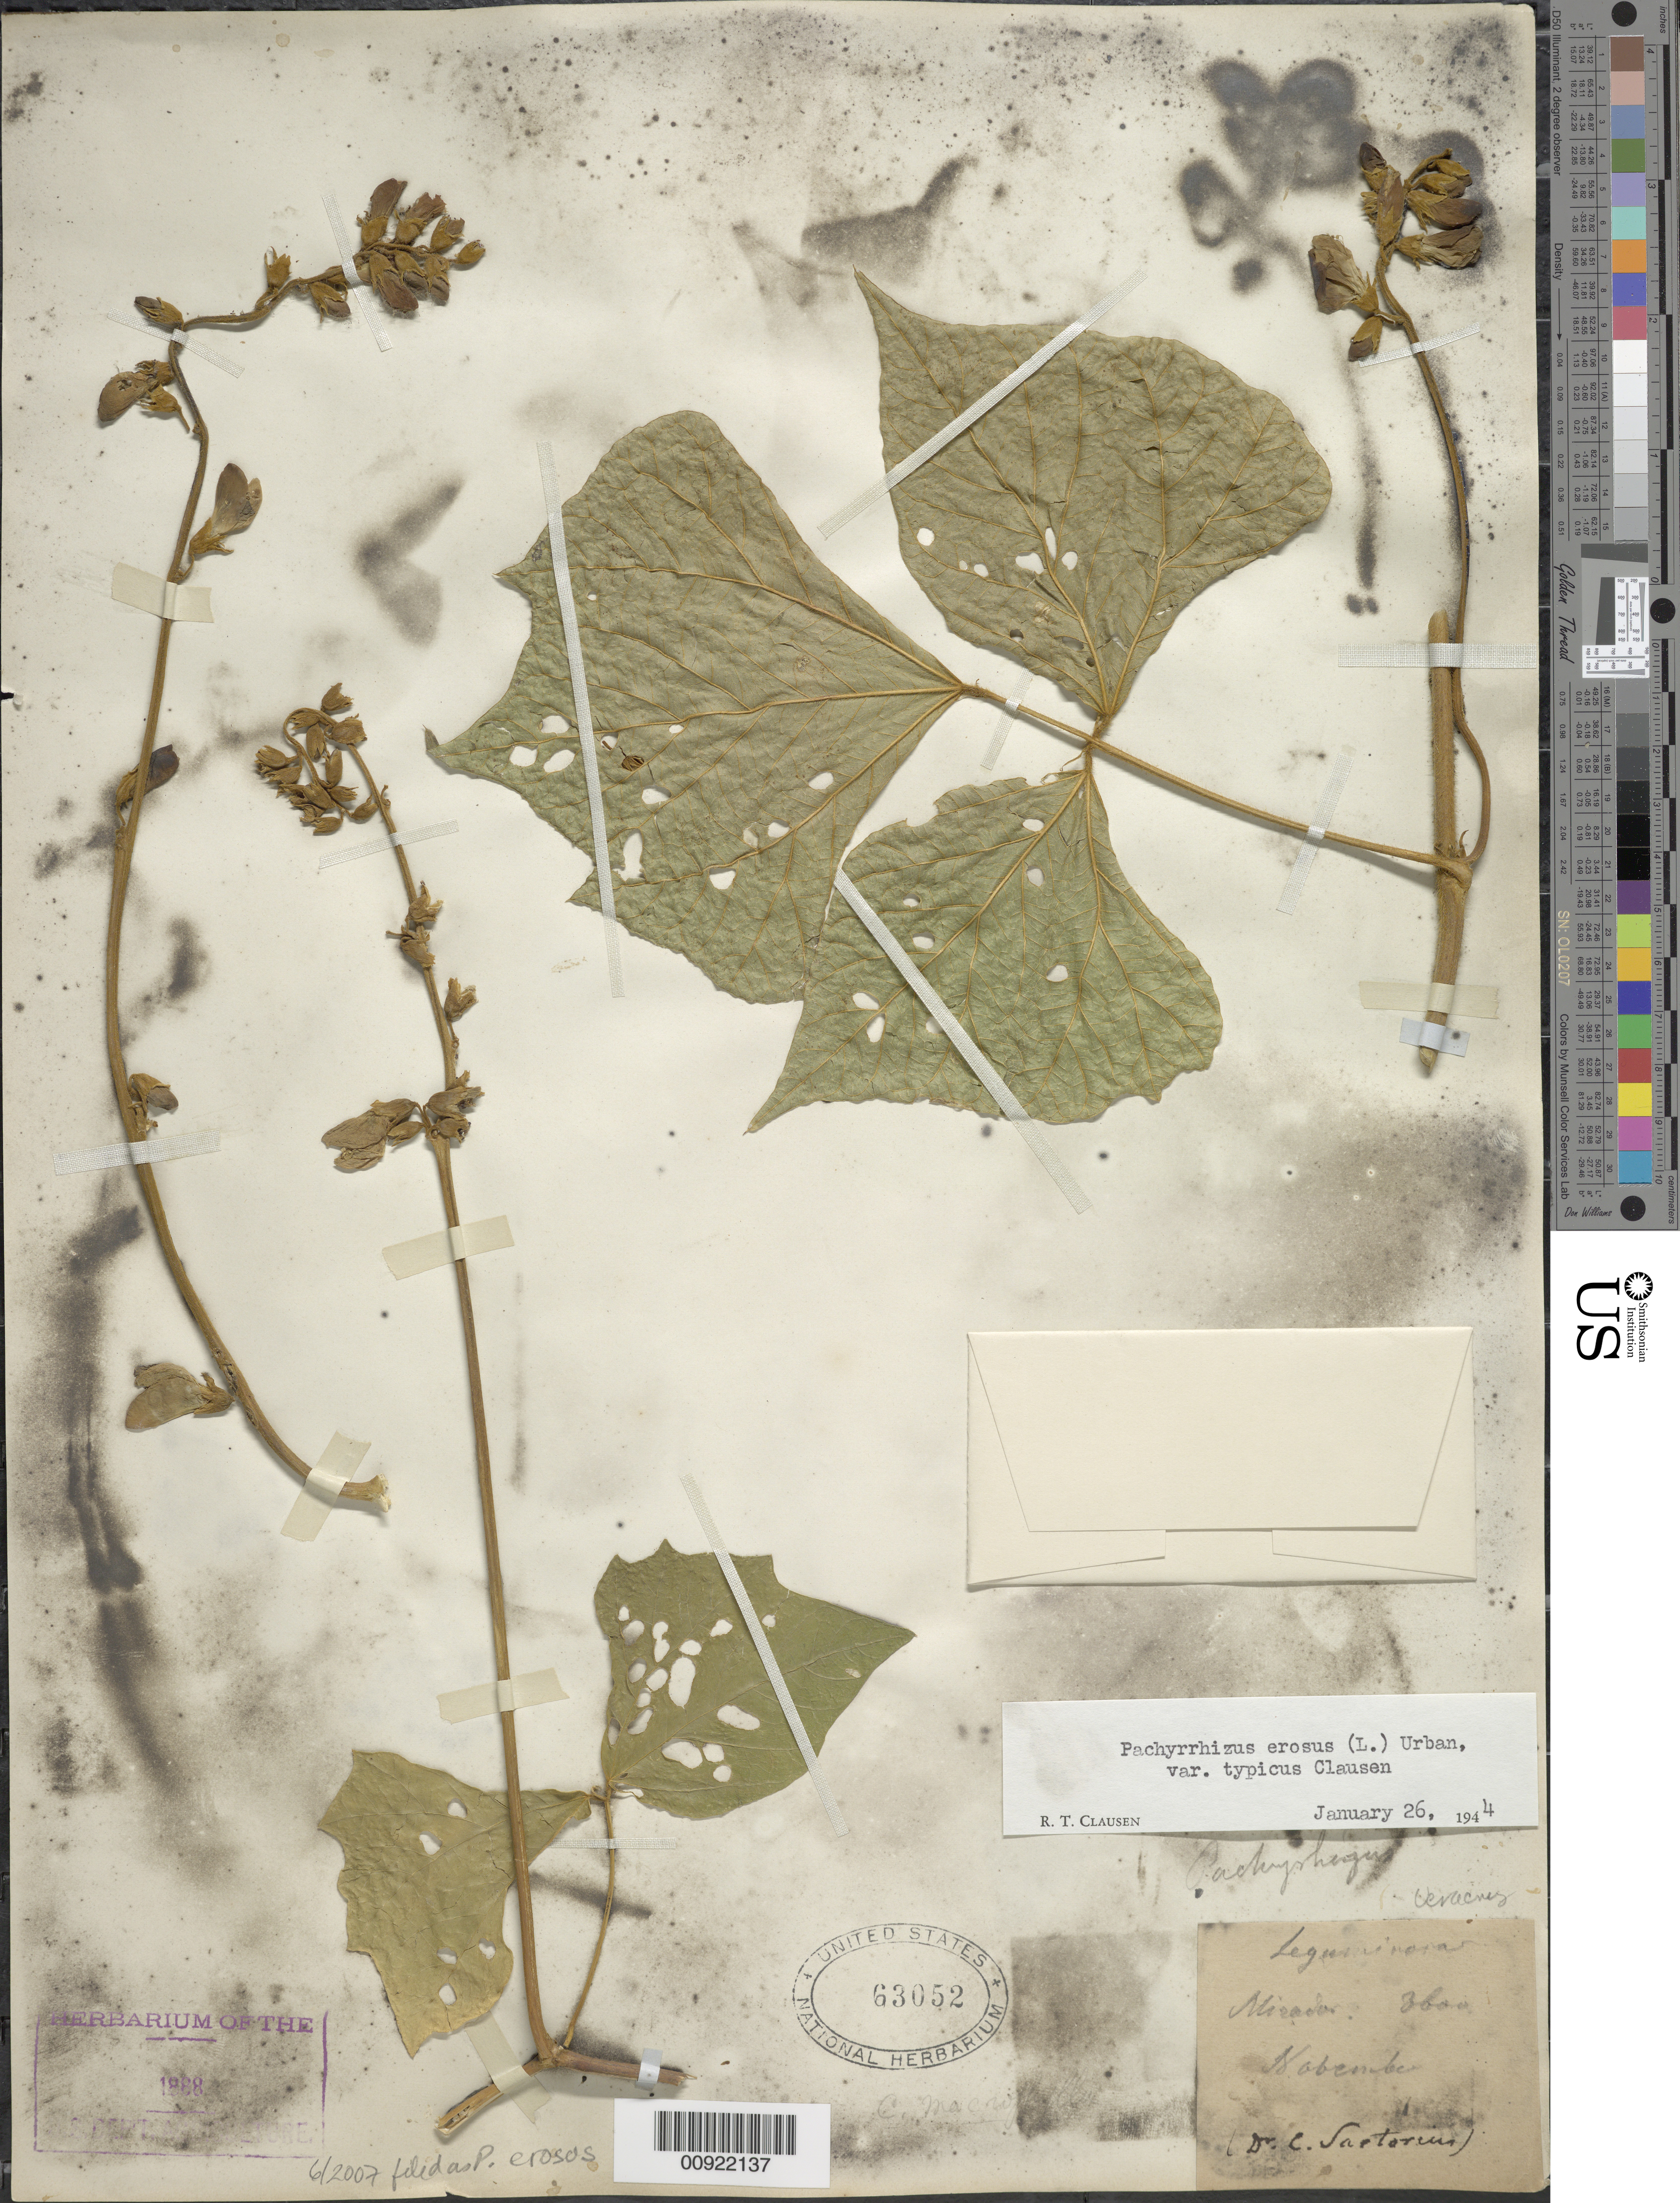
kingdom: Plantae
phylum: Tracheophyta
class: Magnoliopsida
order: Fabales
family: Fabaceae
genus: Pachyrhizus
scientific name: Pachyrhizus erosus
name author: (L.) Urb.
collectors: C. Sartorius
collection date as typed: Nov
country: Mexico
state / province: Veracruz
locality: Mirador.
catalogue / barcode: US 63052